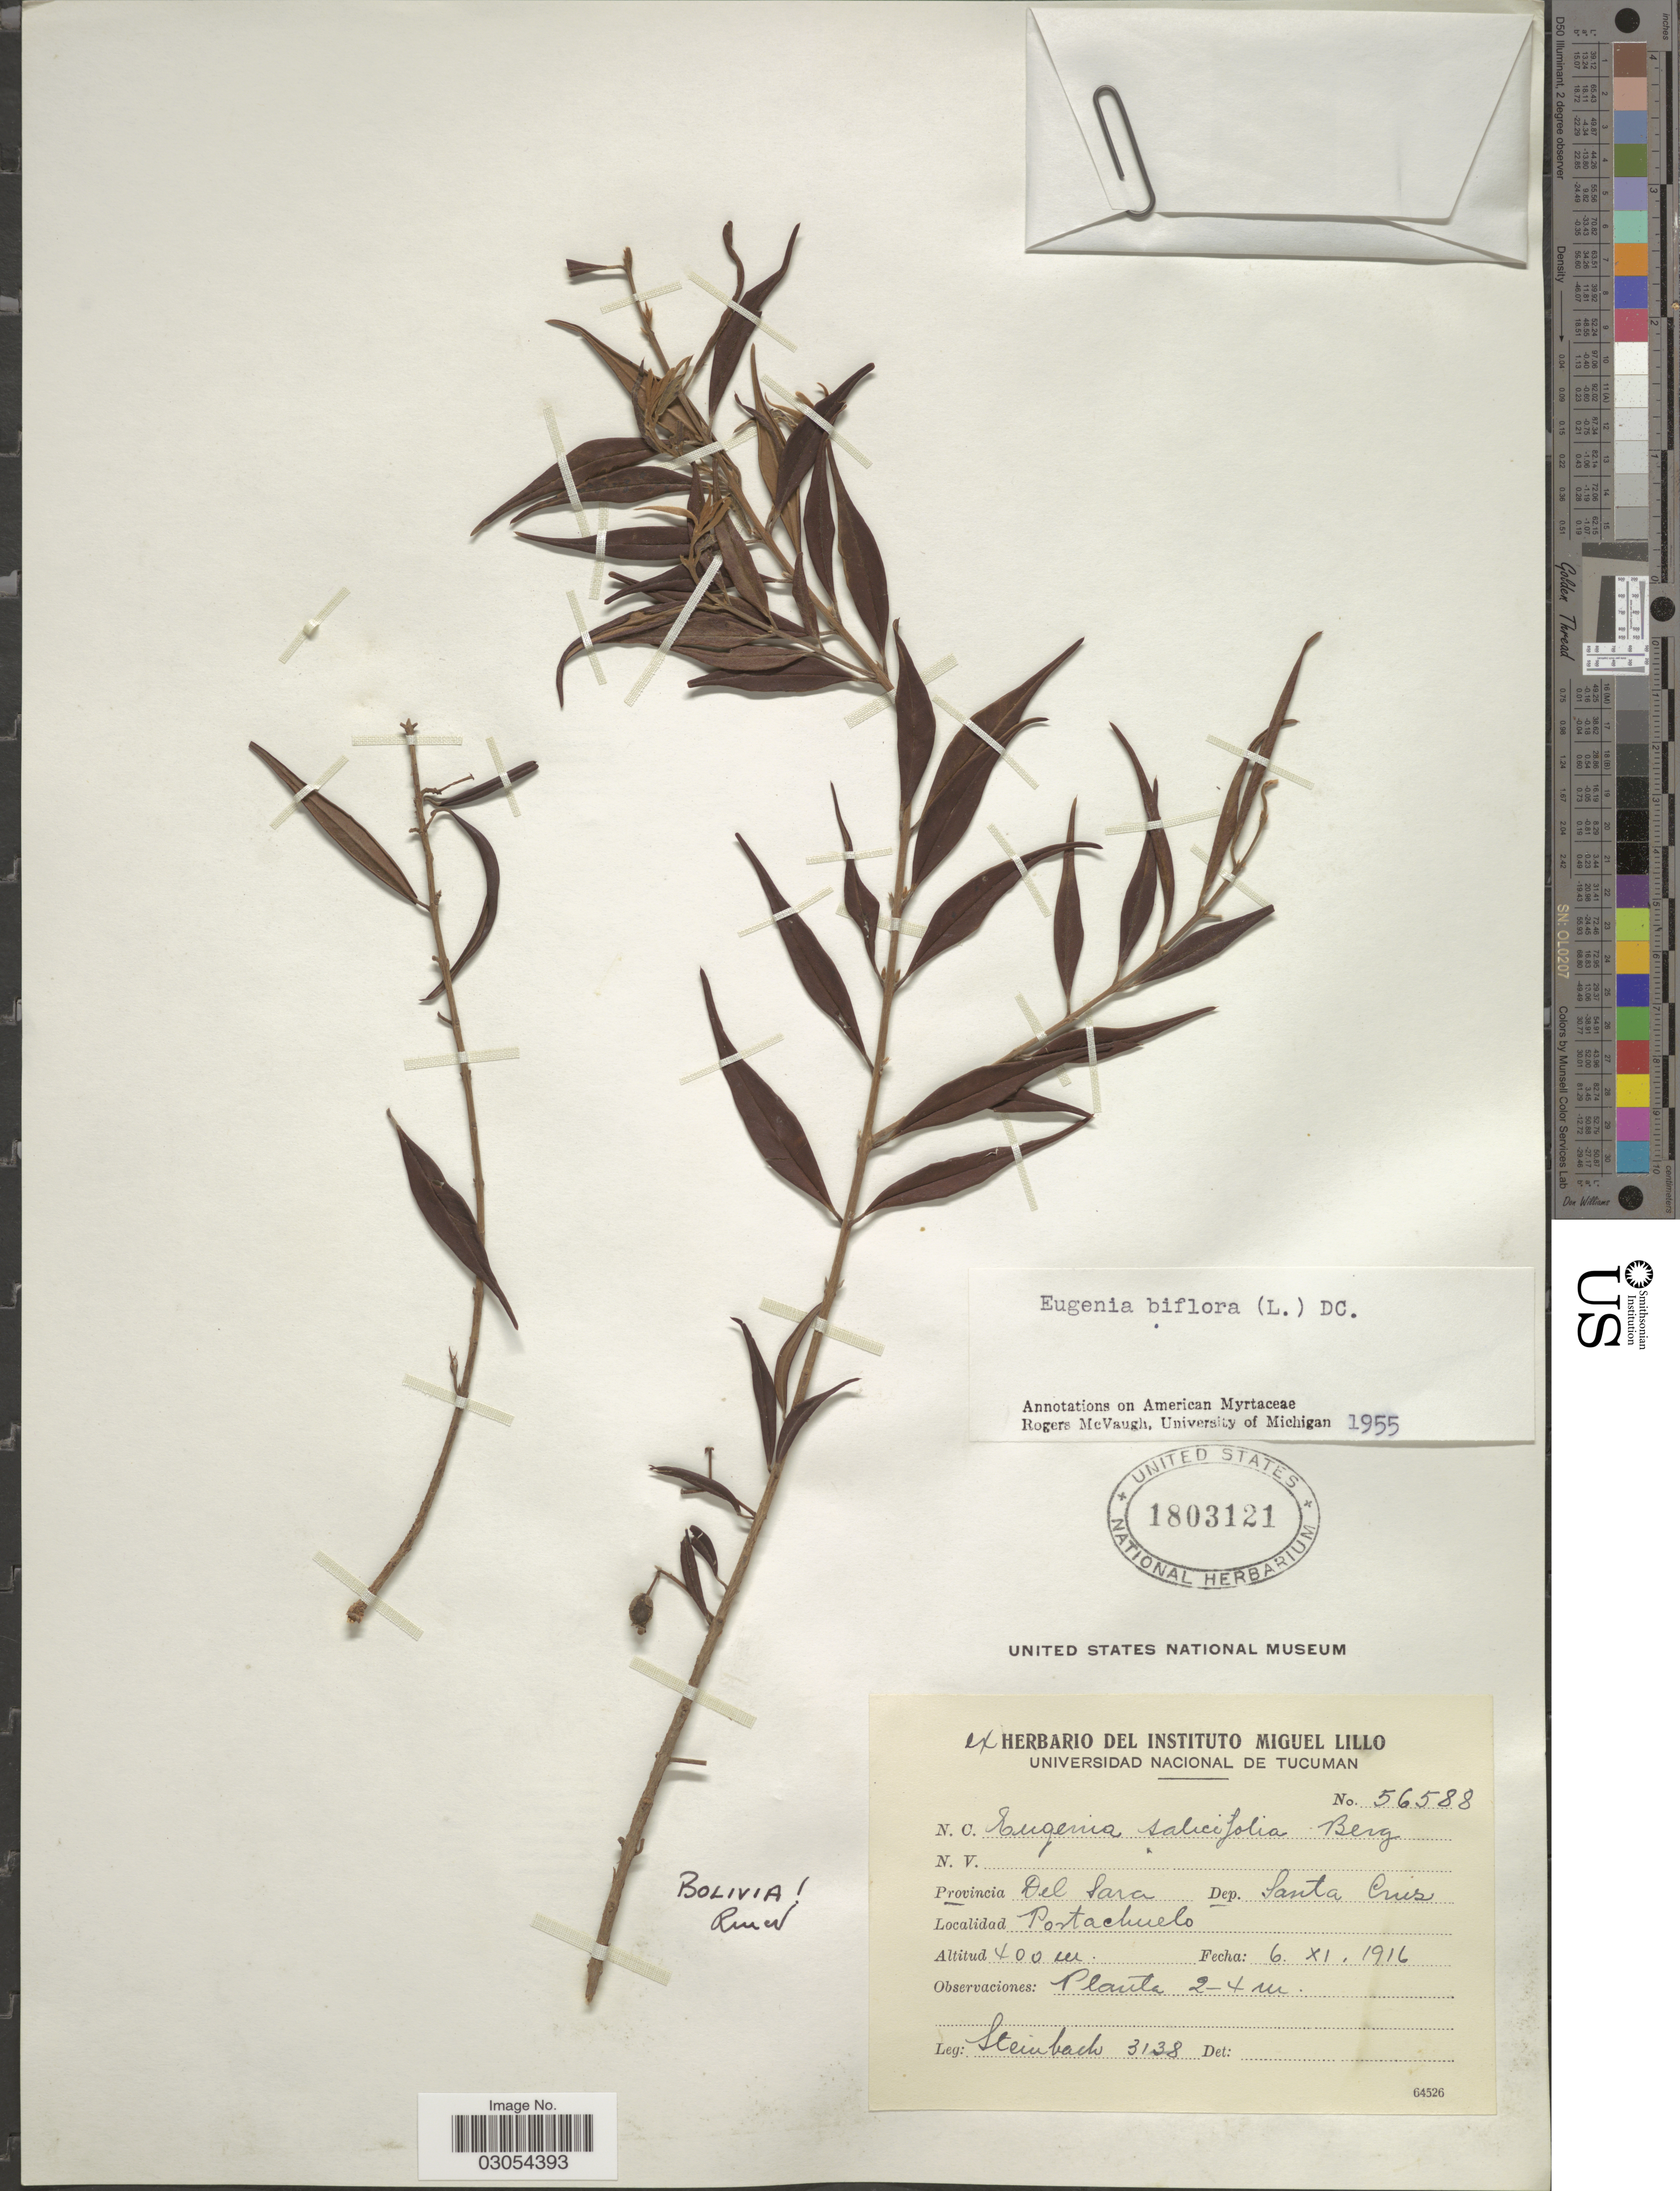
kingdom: Plantae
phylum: Tracheophyta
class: Magnoliopsida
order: Myrtales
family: Myrtaceae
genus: Eugenia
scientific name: Eugenia biflora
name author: (L.) DC.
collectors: Steinbach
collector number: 3138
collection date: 1916-11-06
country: Bolivia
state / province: Santa Cruz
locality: Provincia Del Sara. Dep. Santa Cruz. Portachuelo.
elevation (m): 400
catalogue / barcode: US 1803121